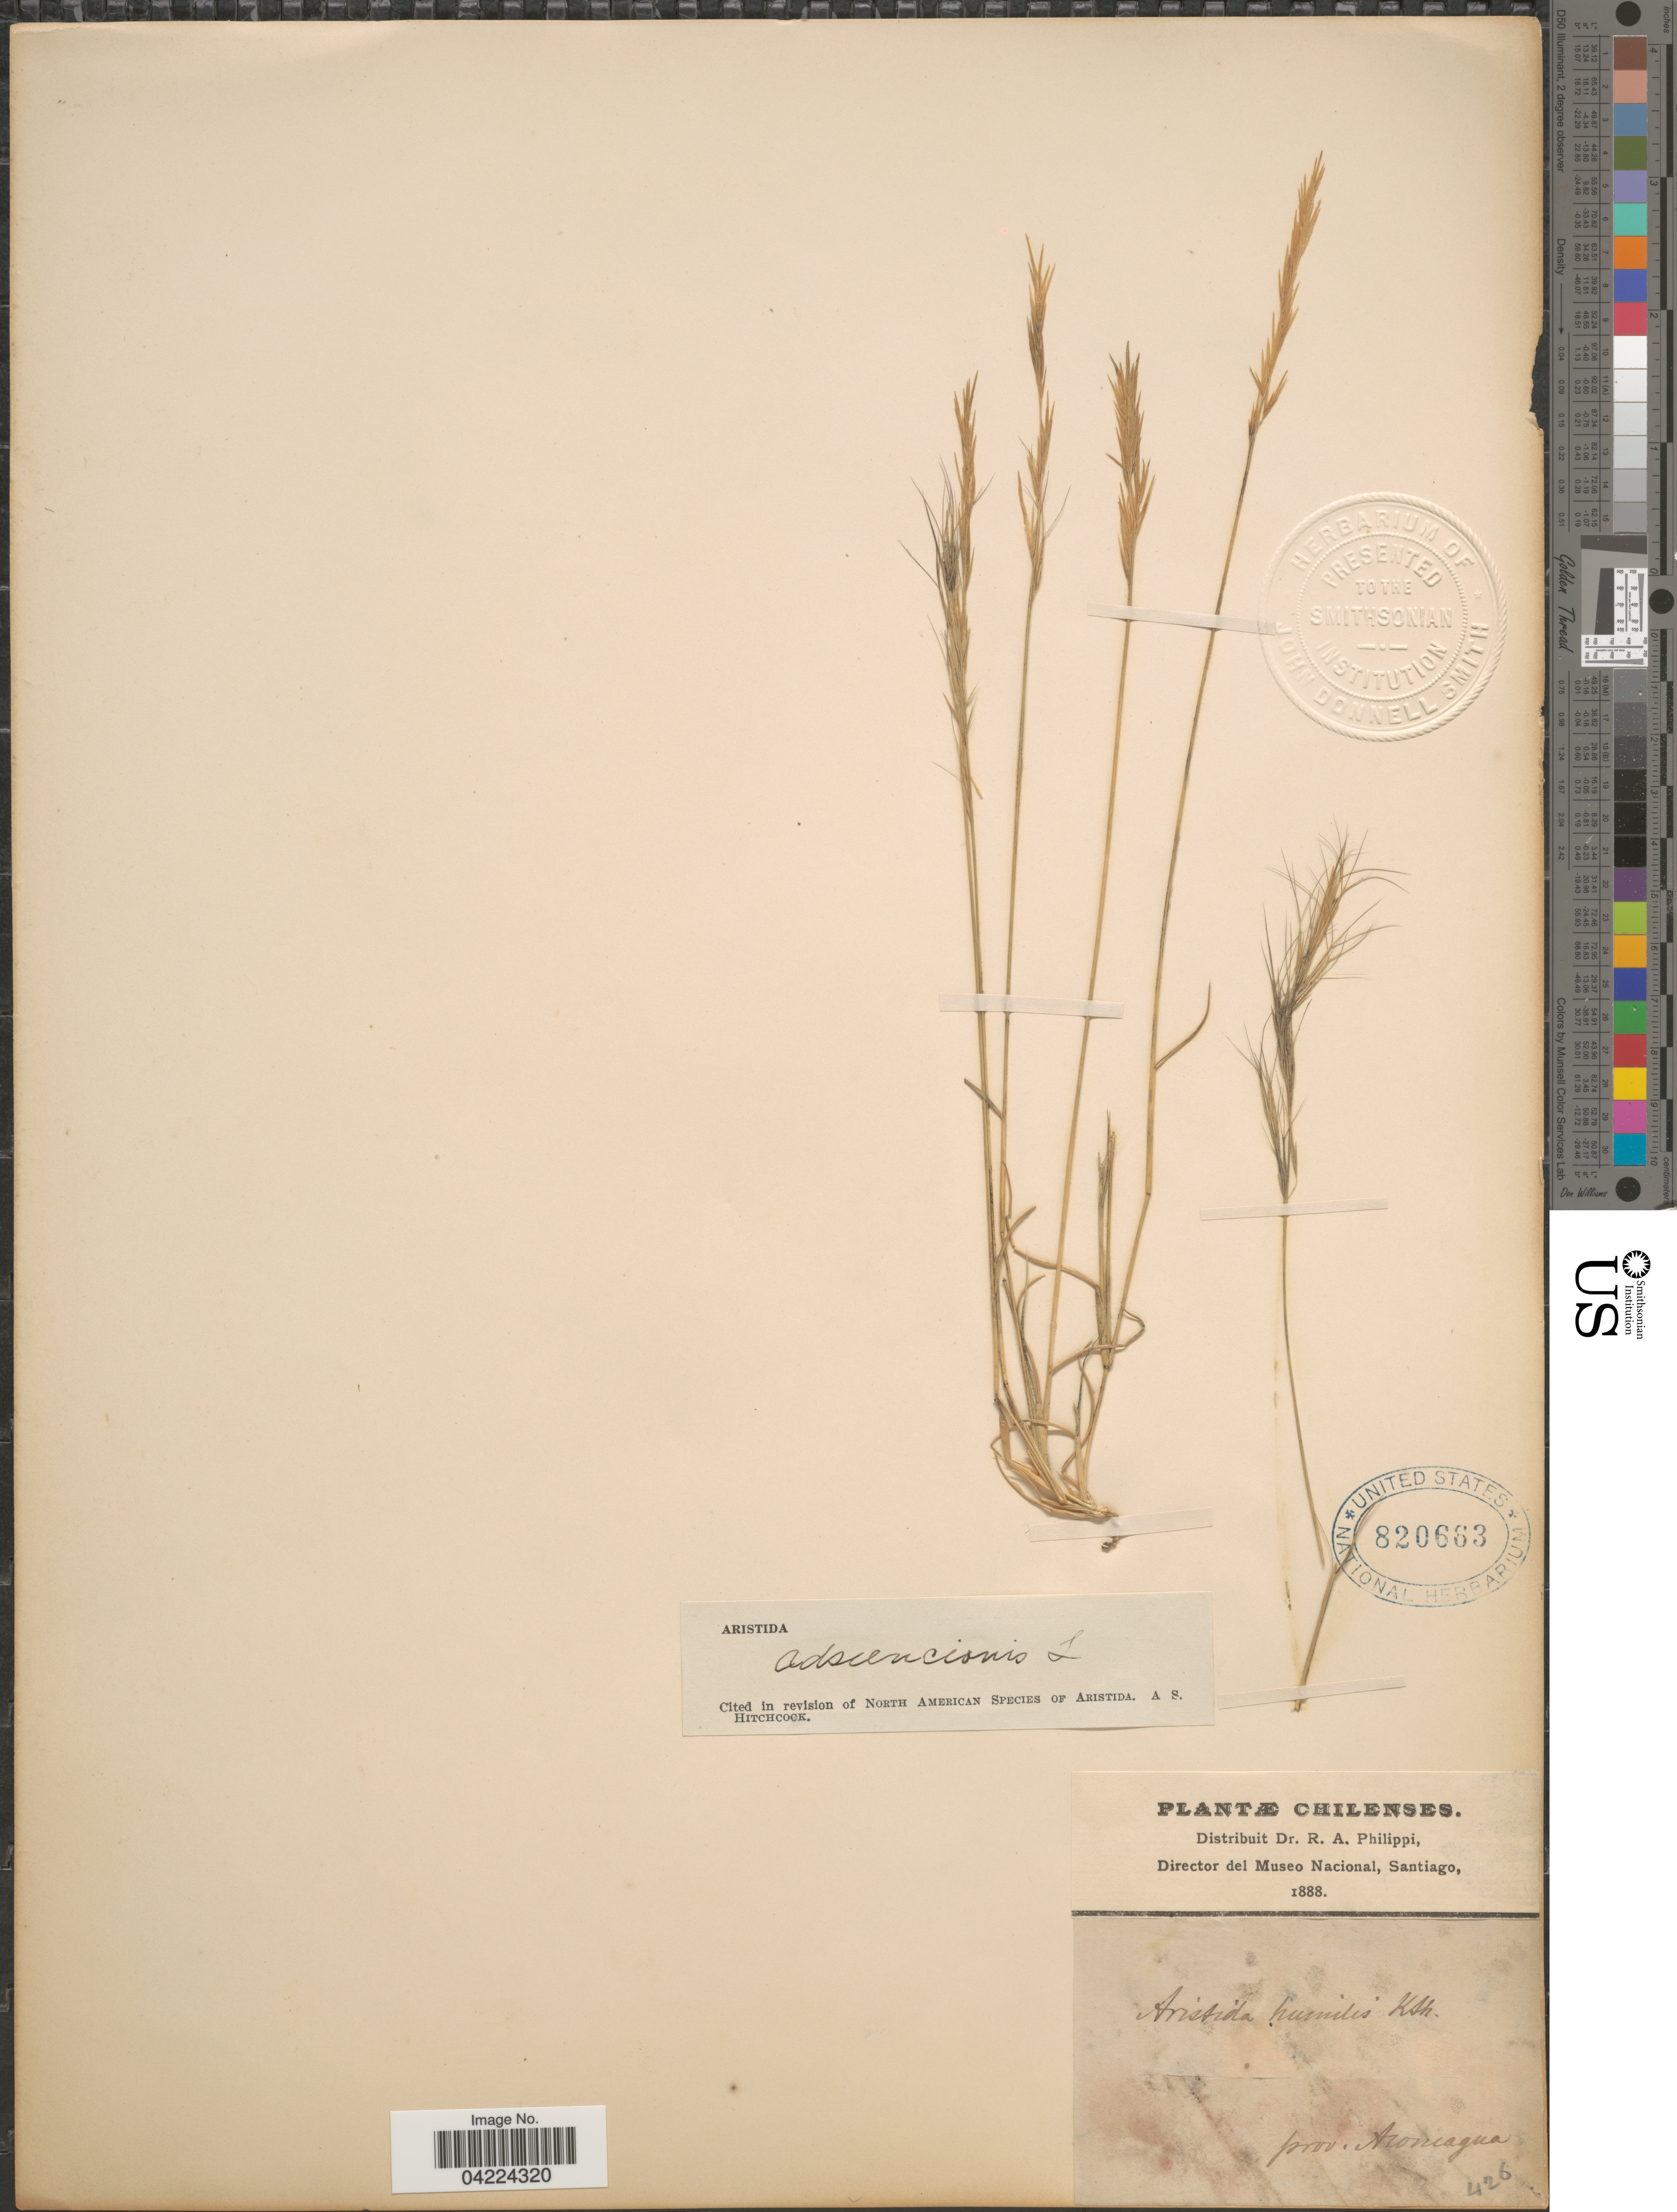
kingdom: Plantae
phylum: Tracheophyta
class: Liliopsida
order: Poales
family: Poaceae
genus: Aristida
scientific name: Aristida adscensionis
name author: L.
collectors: ex. herb. R.A. Philippi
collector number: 1126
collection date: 1888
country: Chile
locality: Prov. Aconcagua.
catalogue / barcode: US 820663